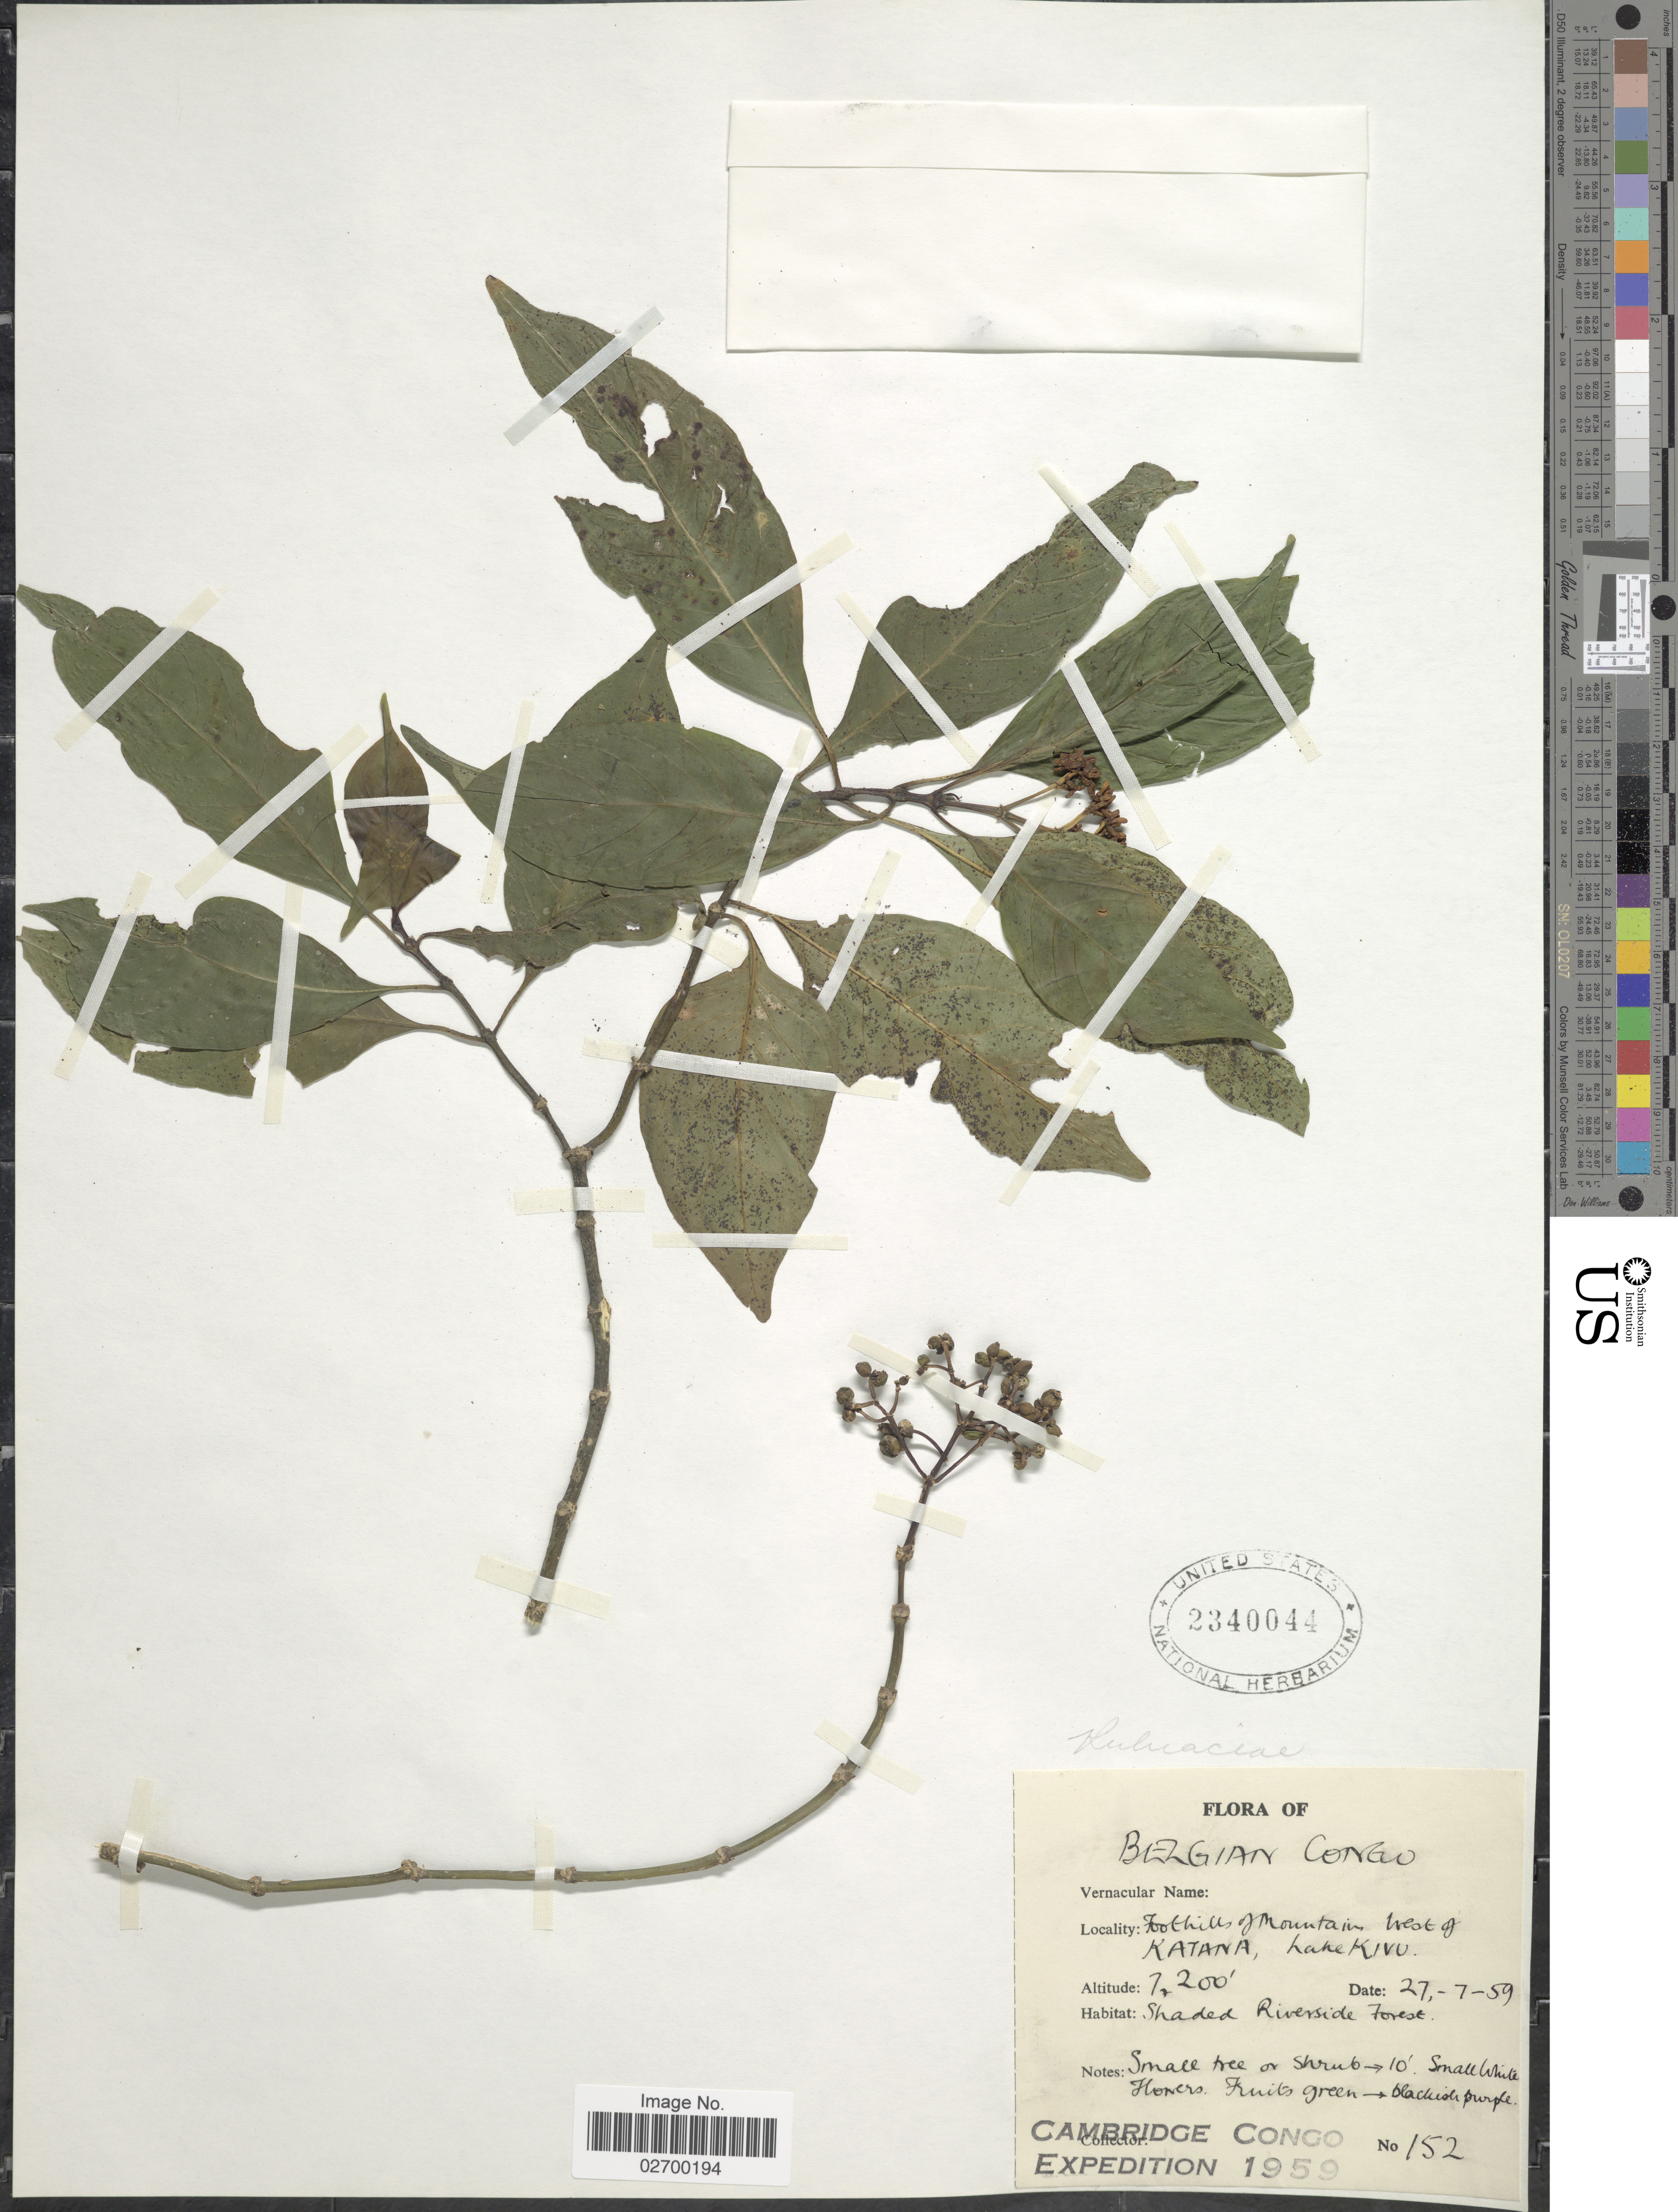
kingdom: Plantae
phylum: Tracheophyta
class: Magnoliopsida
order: Gentianales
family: Rubiaceae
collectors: Cambridge Congo Expedition 1959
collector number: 152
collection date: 1959-07-27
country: Congo, Democratic Republic of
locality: Belgian Congo. Foothills of mountain west of Katana Lake Kivu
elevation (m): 2195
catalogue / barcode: US 2340044